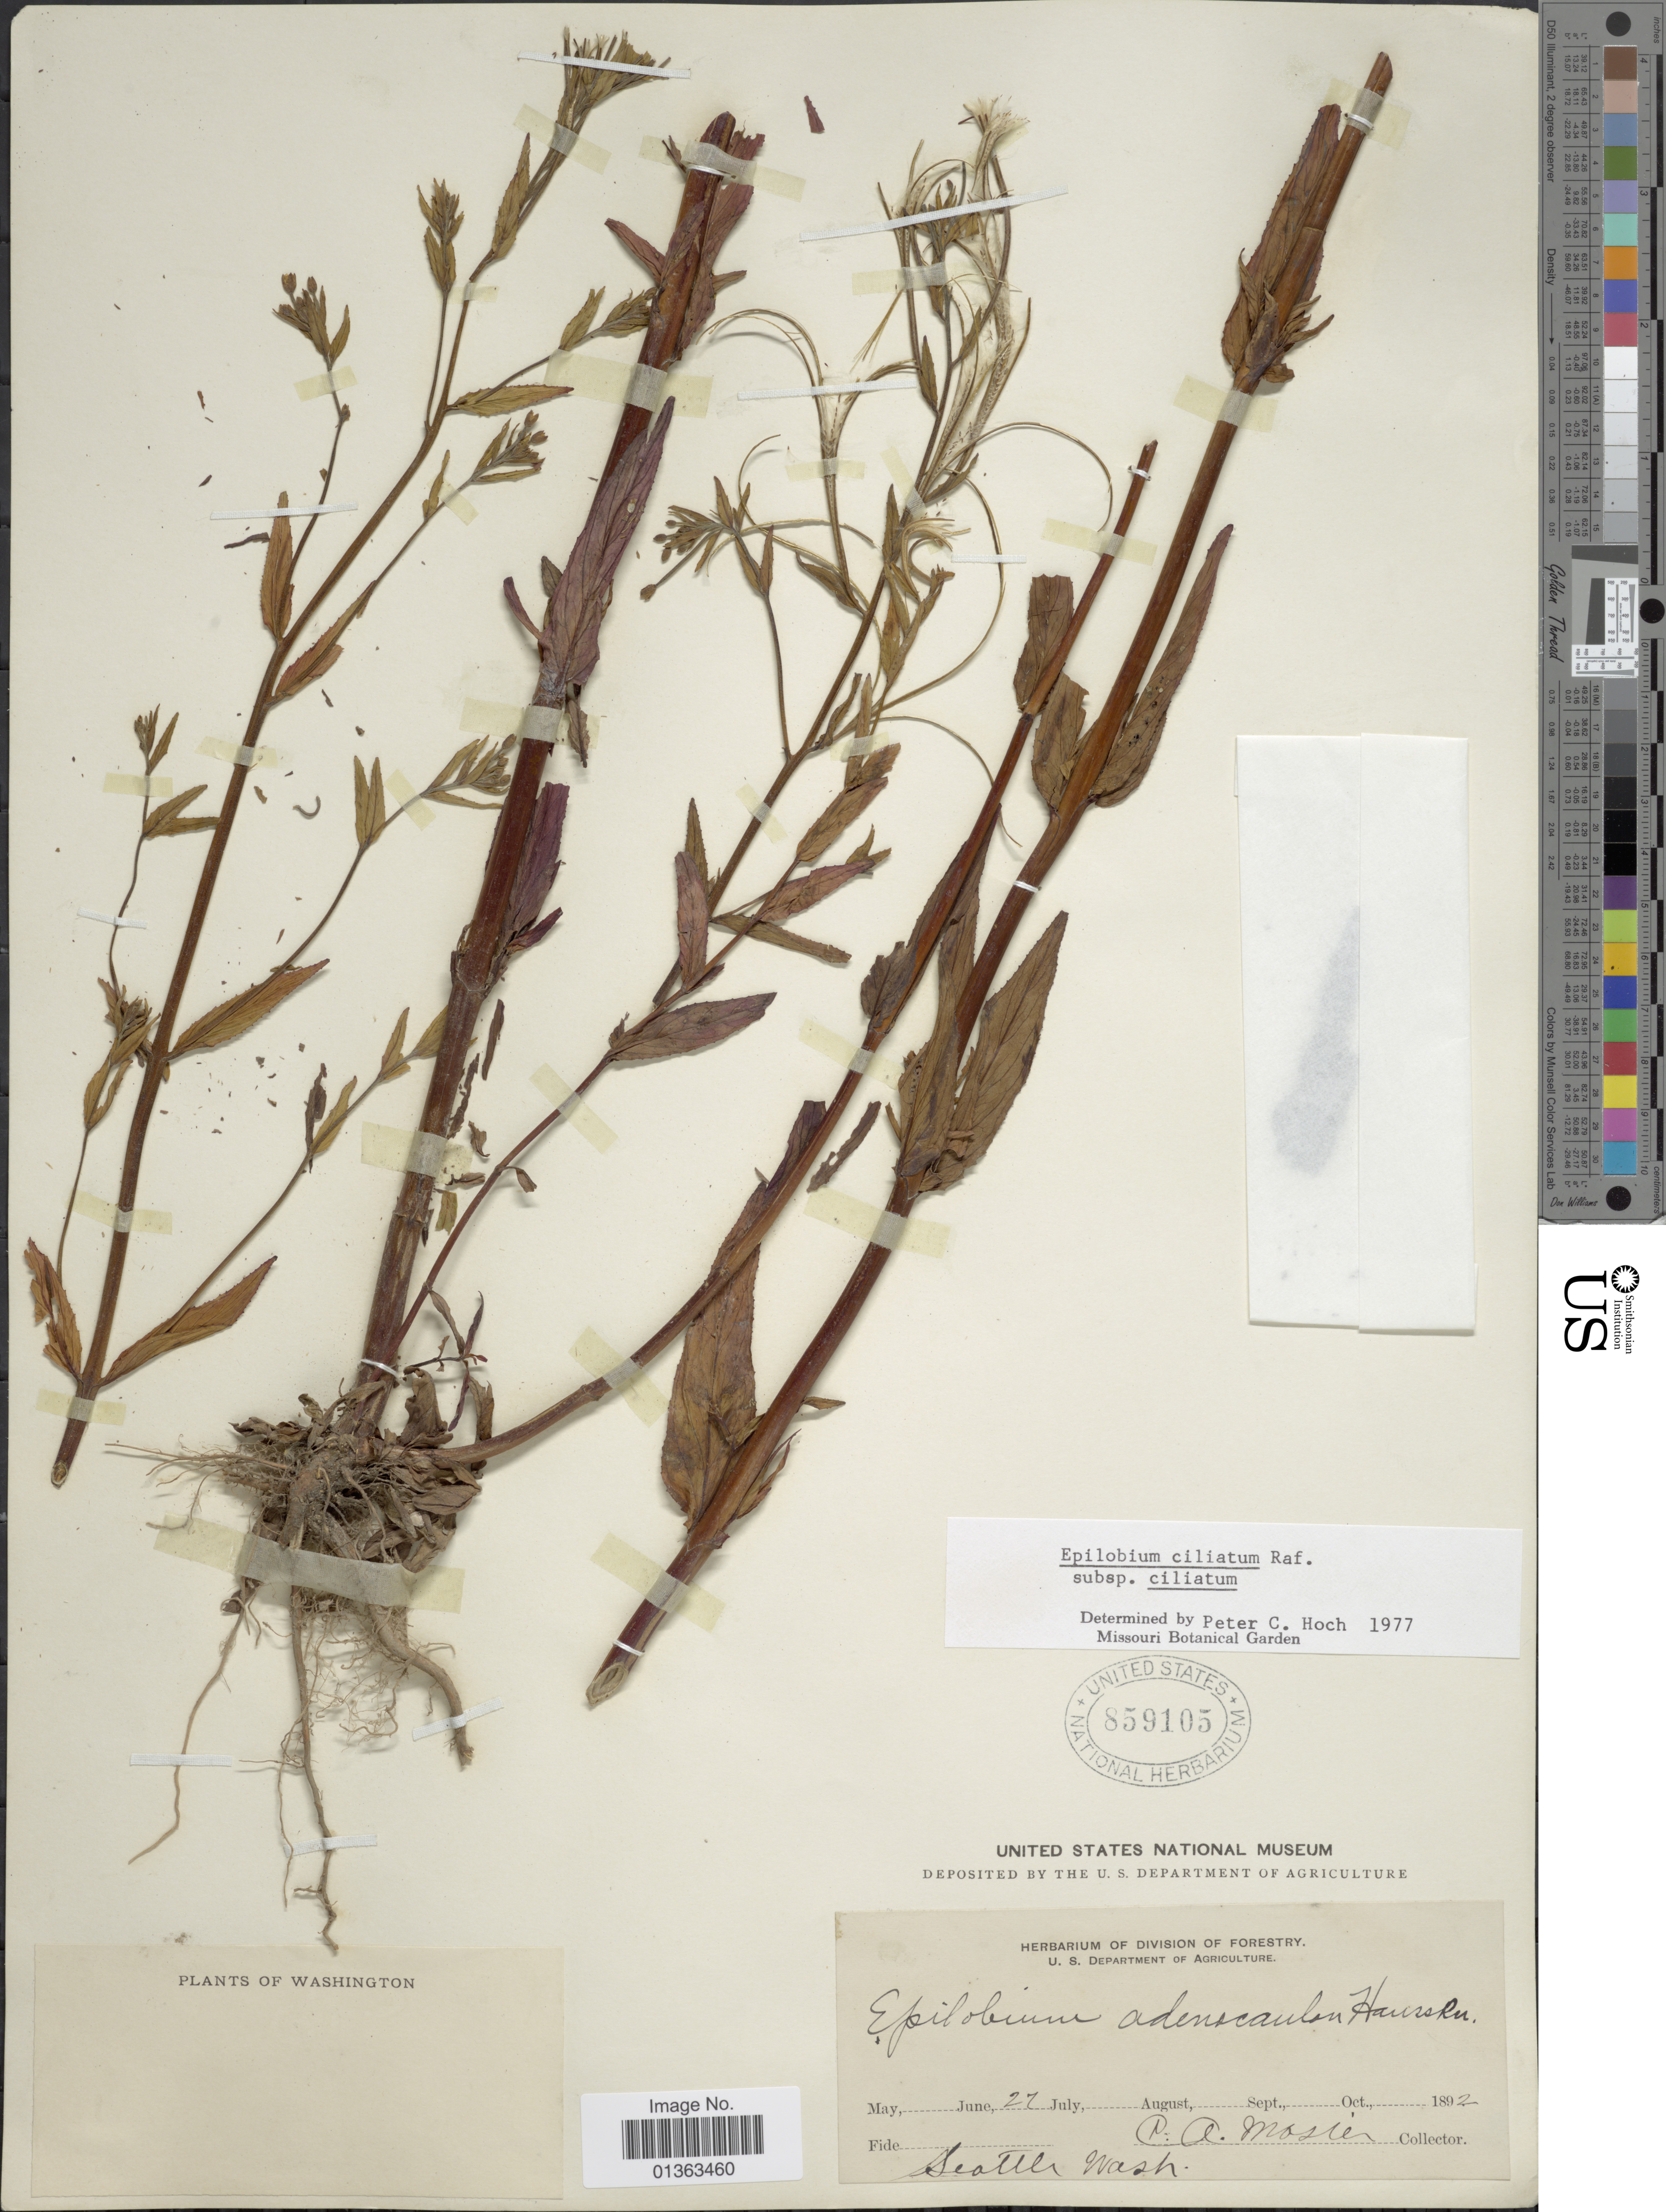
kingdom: Plantae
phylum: Tracheophyta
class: Magnoliopsida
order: Myrtales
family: Onagraceae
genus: Epilobium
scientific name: Epilobium ciliatum subsp. ciliatum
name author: Raf.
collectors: C. A. Mosier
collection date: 1892-07-27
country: United States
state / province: Washington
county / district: King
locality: Seattle.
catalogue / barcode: US 859105